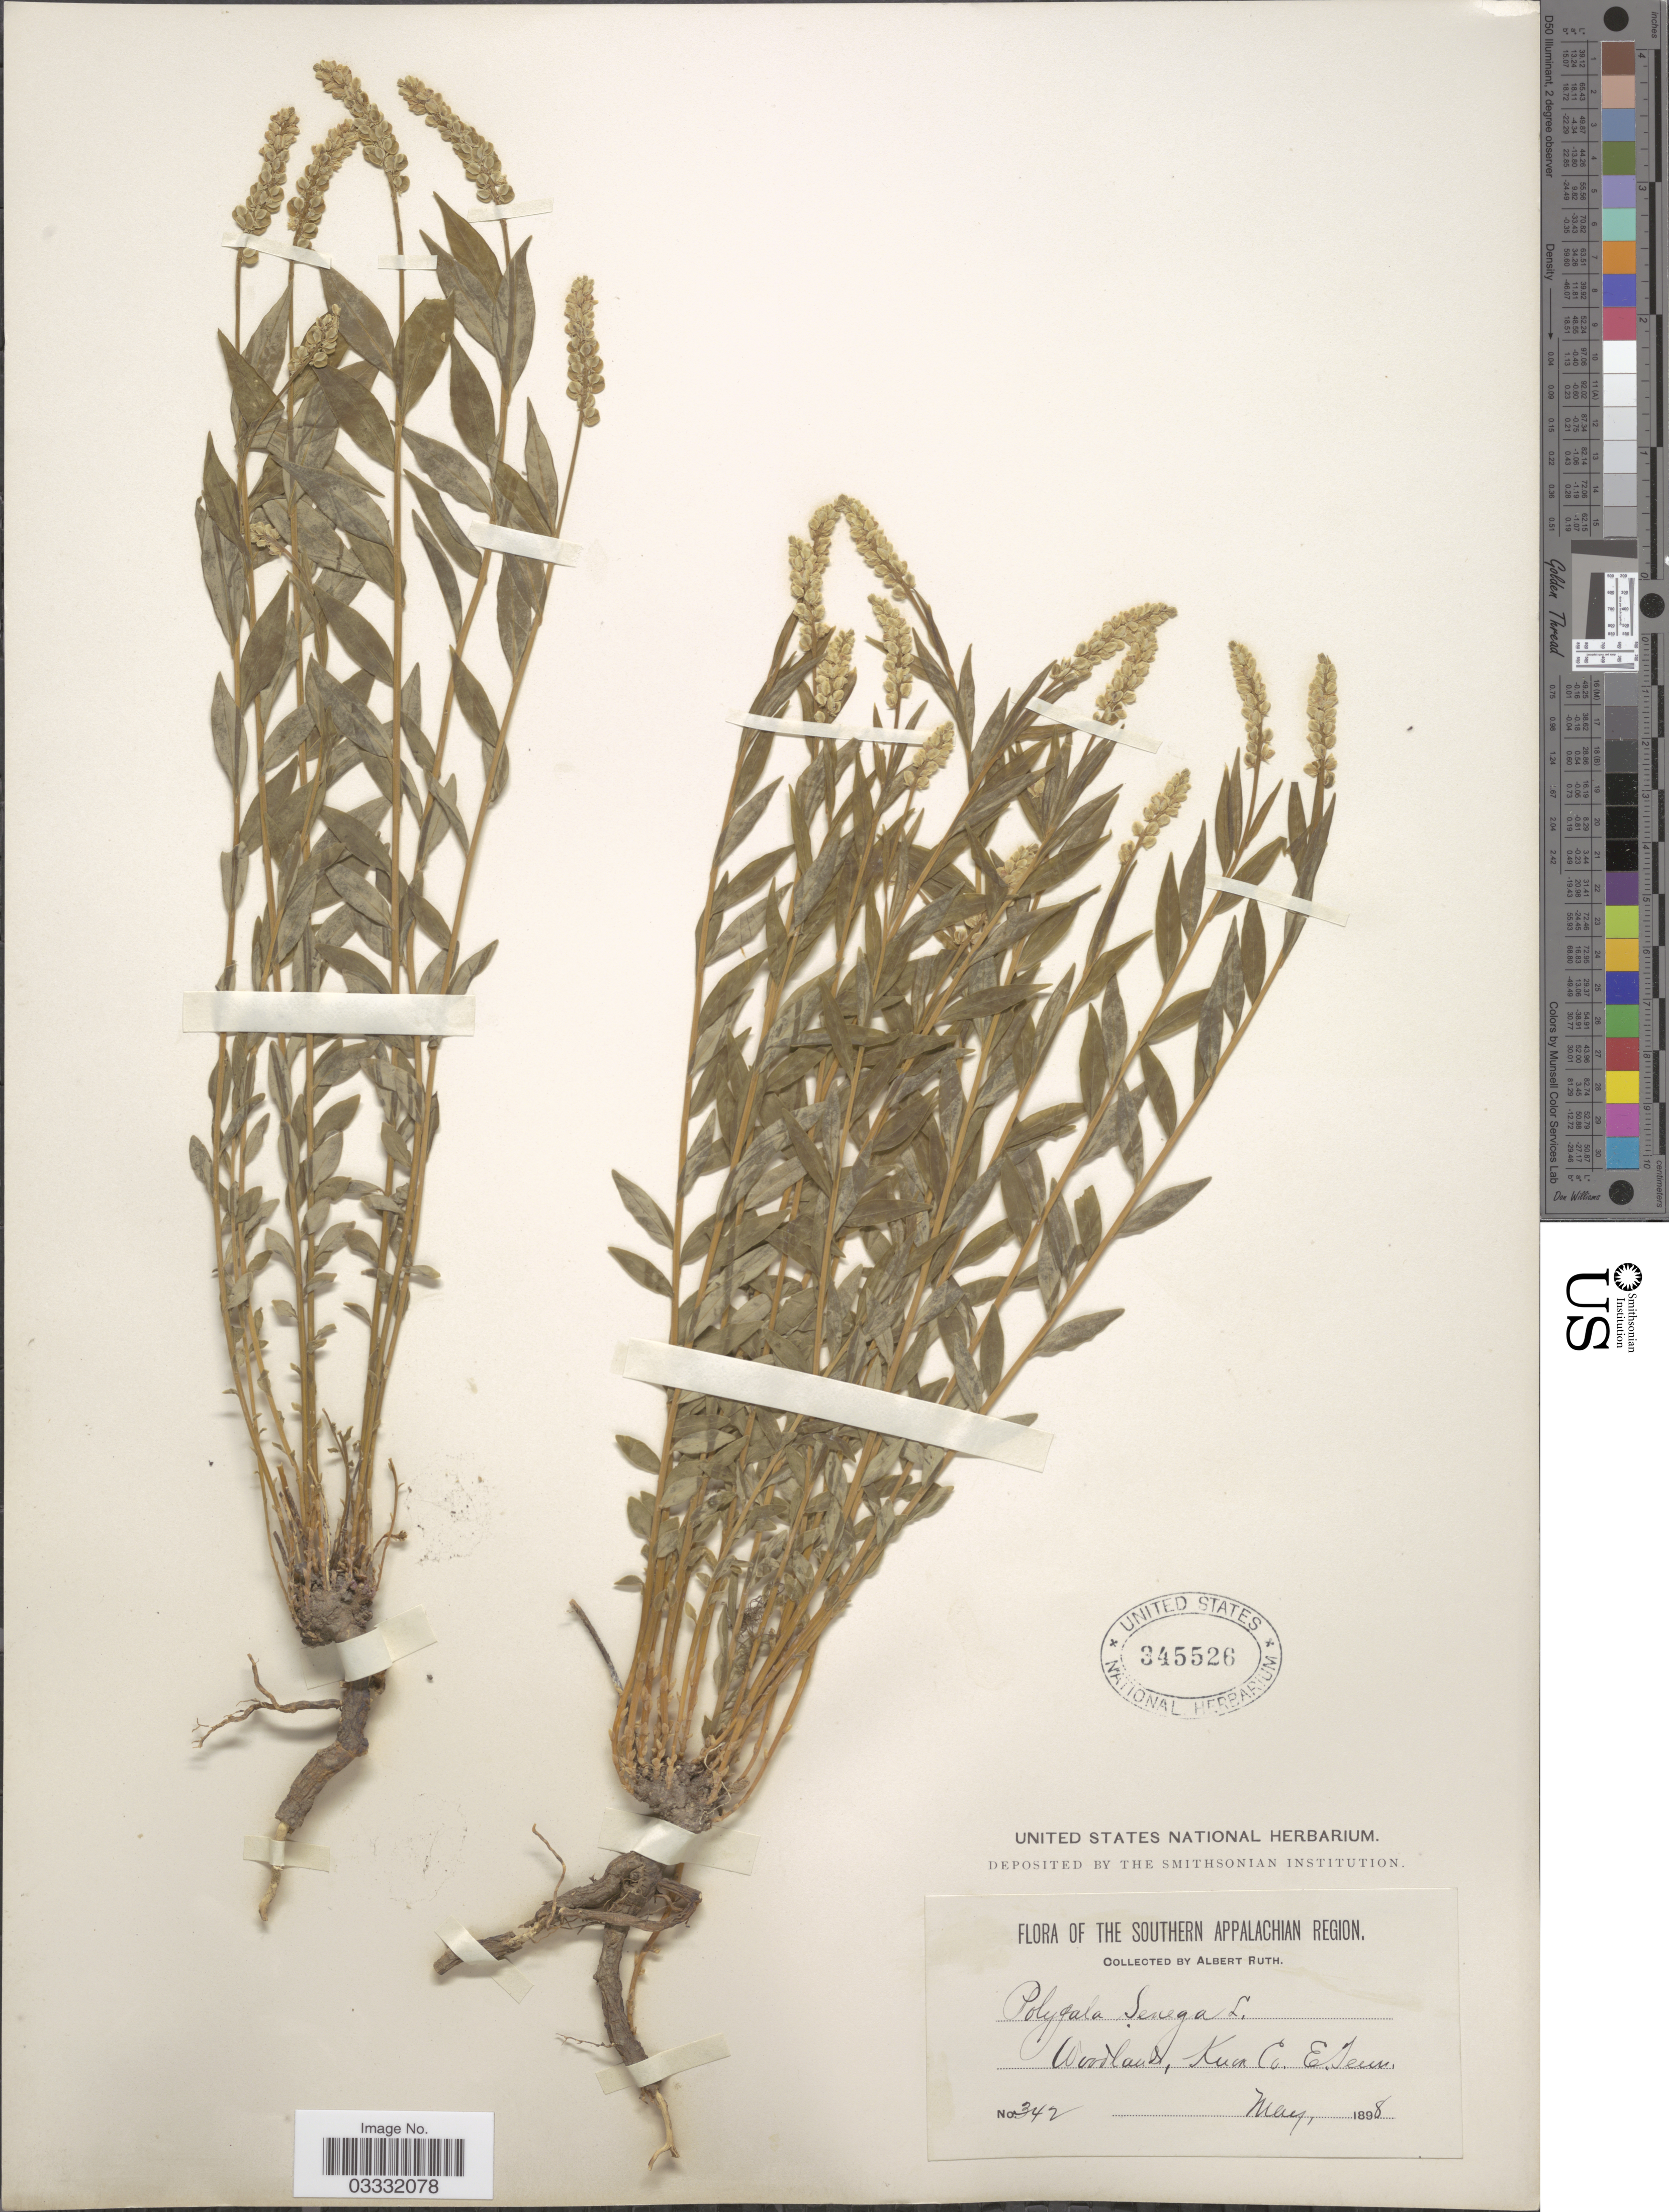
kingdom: Plantae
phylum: Tracheophyta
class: Magnoliopsida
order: Fabales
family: Polygalaceae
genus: Polygala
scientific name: Polygala senega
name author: L.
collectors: A. Ruth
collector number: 342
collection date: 1898-05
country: United States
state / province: Tennessee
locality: Southern Appalachian Region. Knox Co. E. Tenn.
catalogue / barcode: US 345526